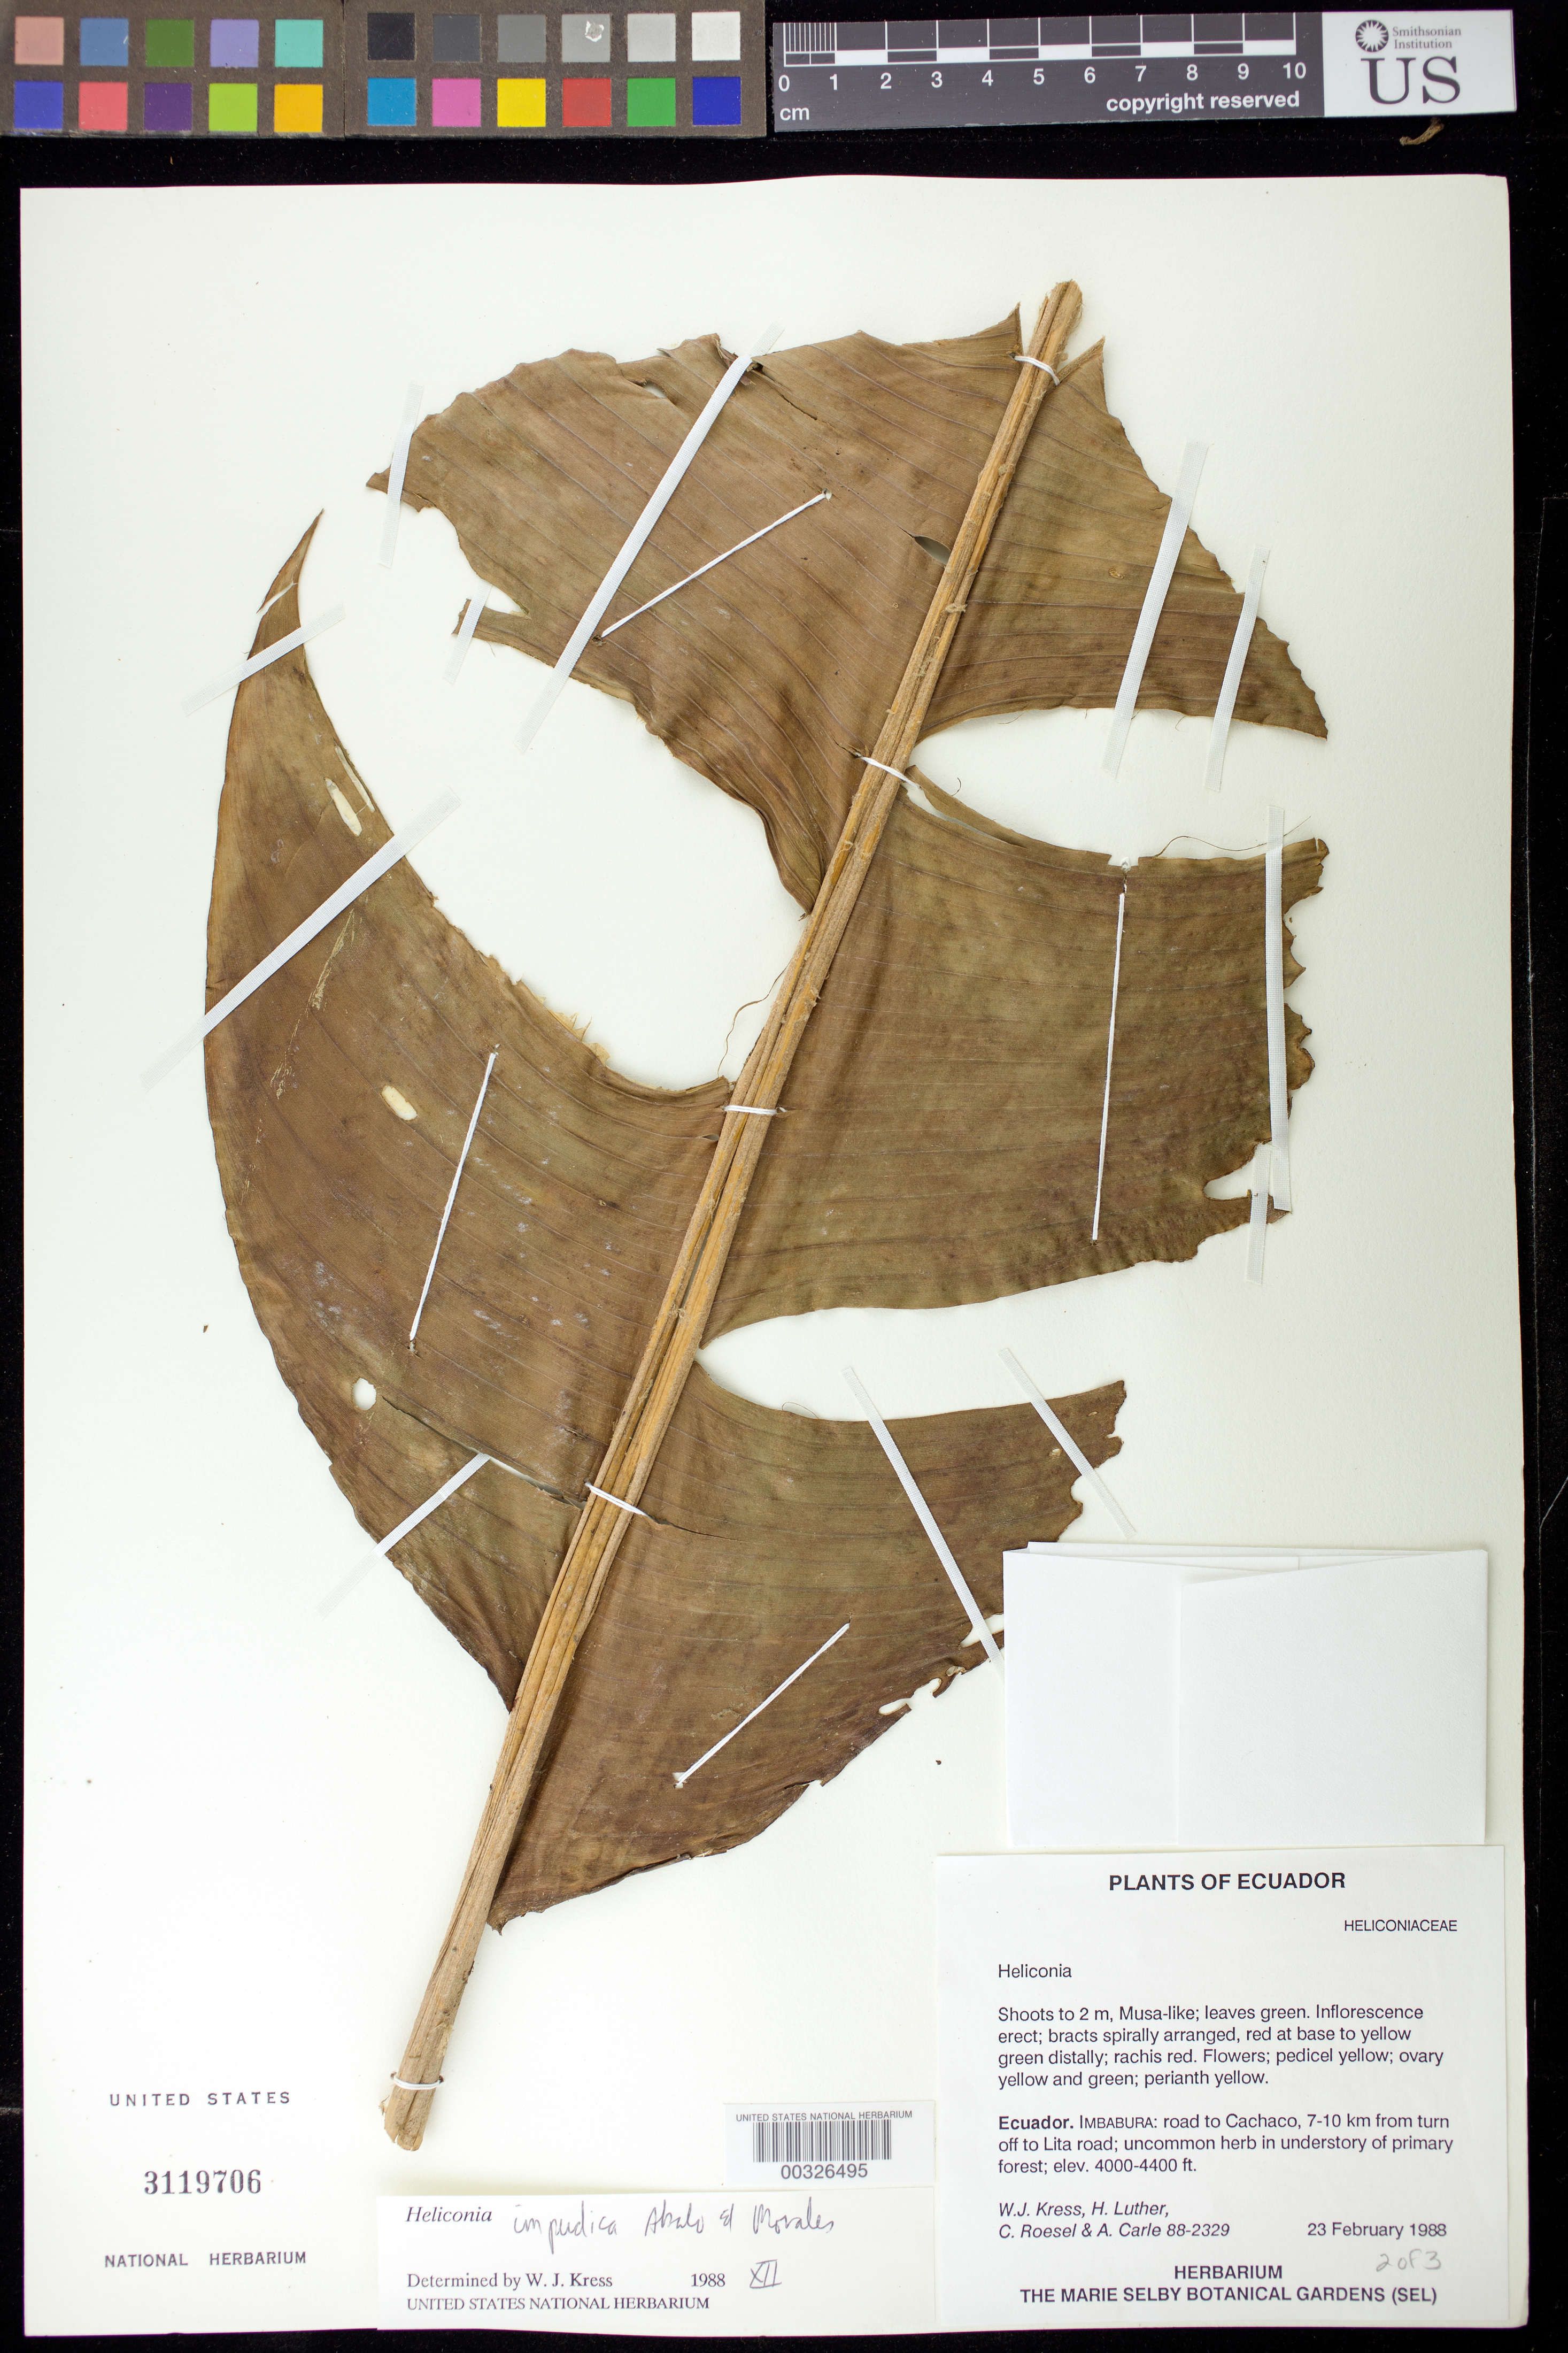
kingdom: Plantae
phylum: Tracheophyta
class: Liliopsida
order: Zingiberales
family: Heliconiaceae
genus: Heliconia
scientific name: Heliconia impudica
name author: Abalo & Morales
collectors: W. J. Kress, Harry E. Luther, C. S. Roesel & A. Carle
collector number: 88-2329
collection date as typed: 23 Feb 1988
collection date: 1988-02-23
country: Ecuador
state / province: Imbabura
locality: Road to Cachaco, 7-10 km from turn of L to Lita road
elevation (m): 1219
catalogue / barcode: US 3119706